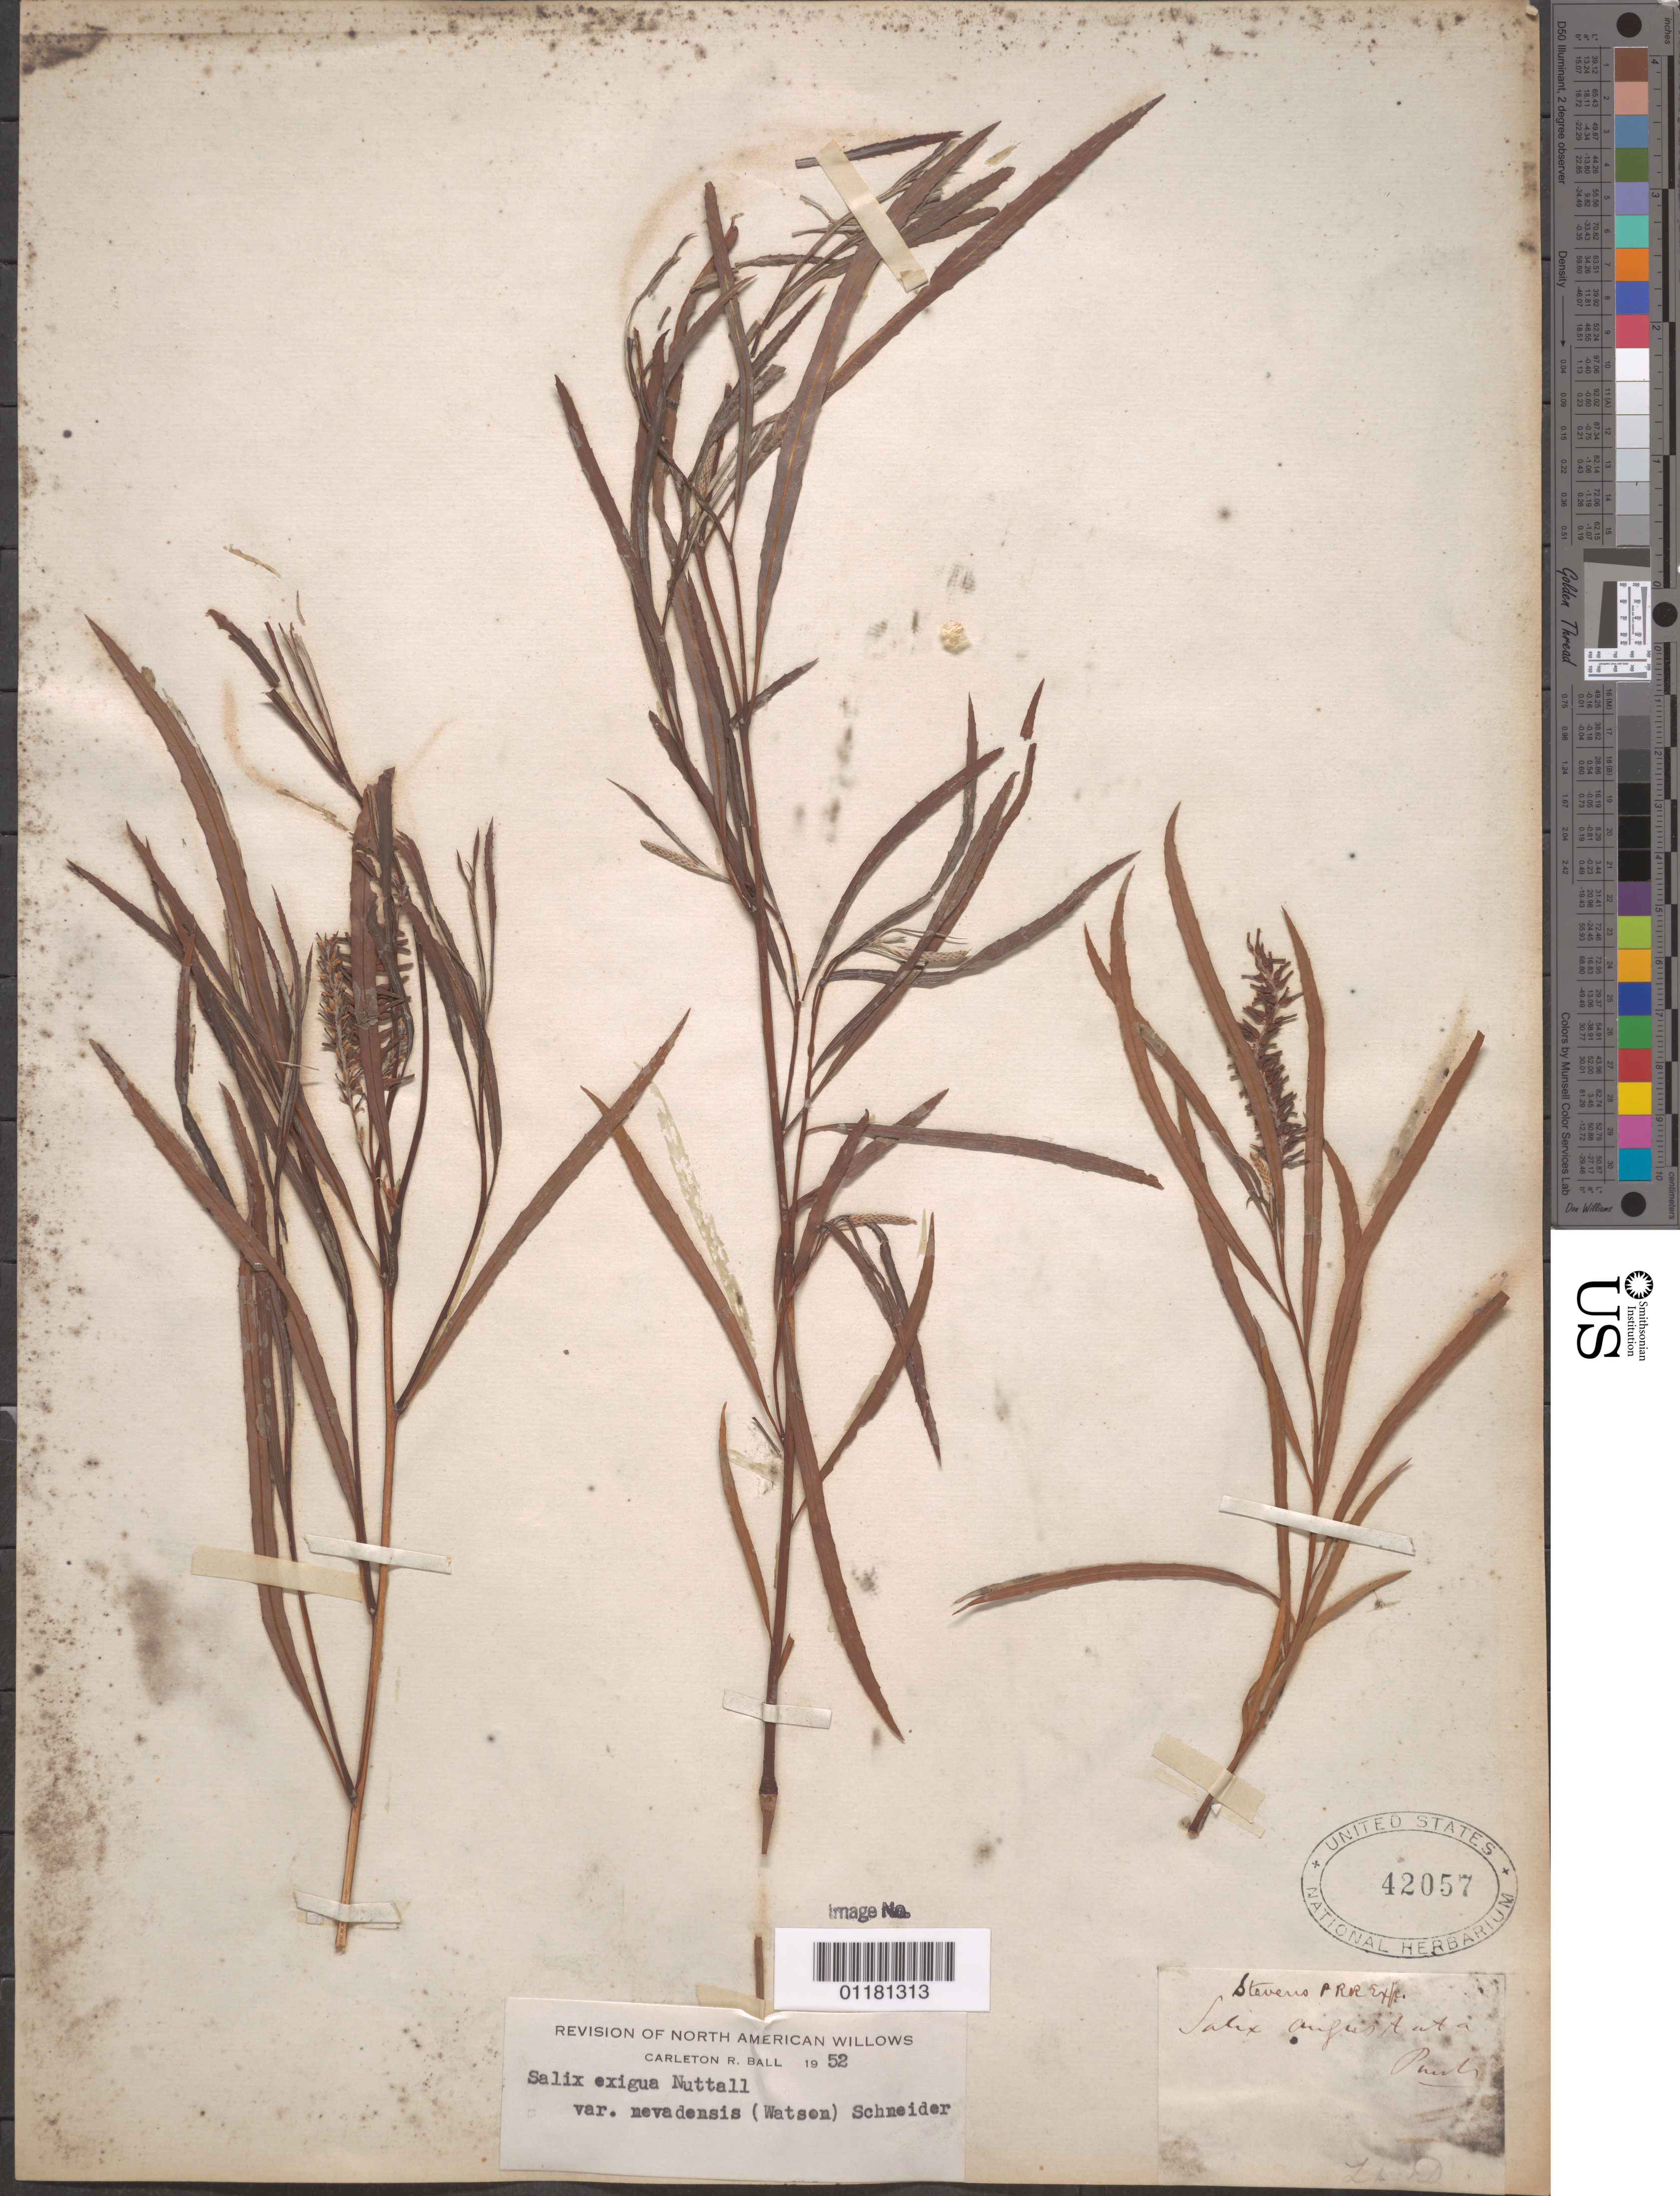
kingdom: Plantae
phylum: Tracheophyta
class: Magnoliopsida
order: Malpighiales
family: Salicaceae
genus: Salix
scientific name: Salix exigua var. nevadensis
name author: (S. Watson) C.K. Schneid.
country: Canada / United States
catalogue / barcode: US 42057